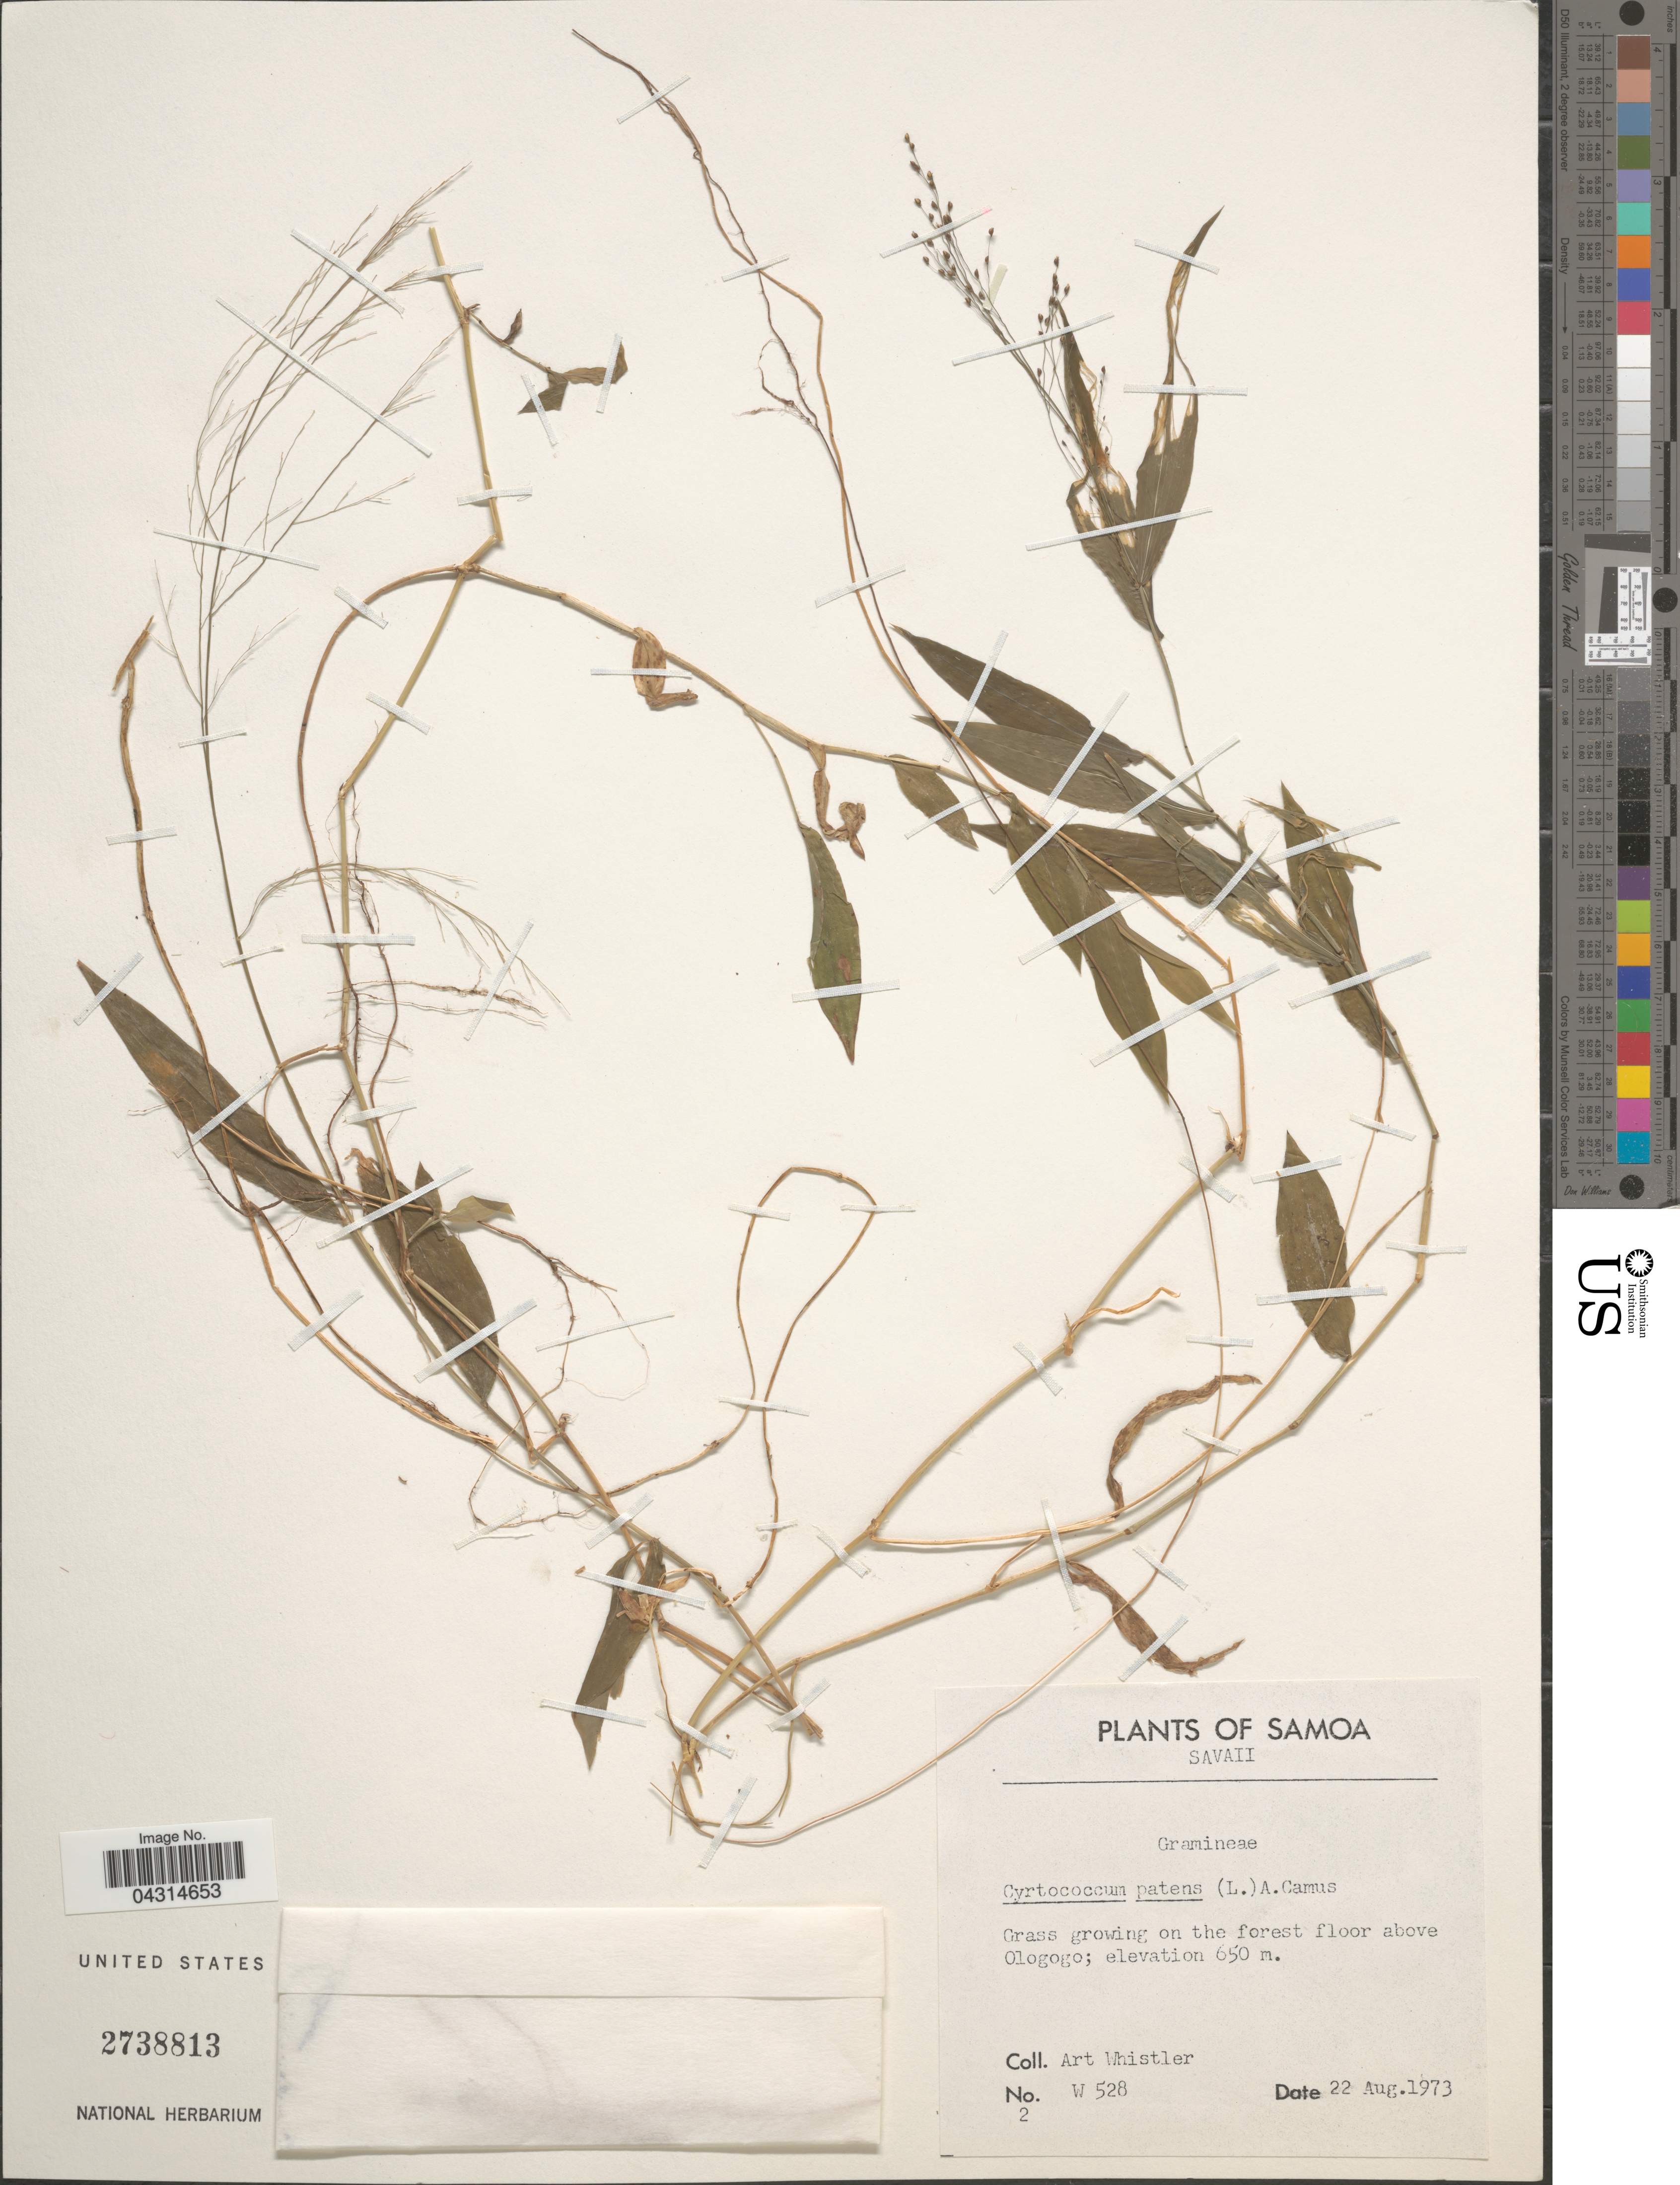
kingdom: Plantae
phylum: Tracheophyta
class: Liliopsida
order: Poales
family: Poaceae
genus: Cyrtococcum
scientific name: Cyrtococcum patens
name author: (L.) A. Camus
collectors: A. Whistler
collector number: W528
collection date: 1973-08-22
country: Samoa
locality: Samoa. Savaii. On the forest floor above Ologogo.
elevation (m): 650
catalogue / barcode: US 2738813